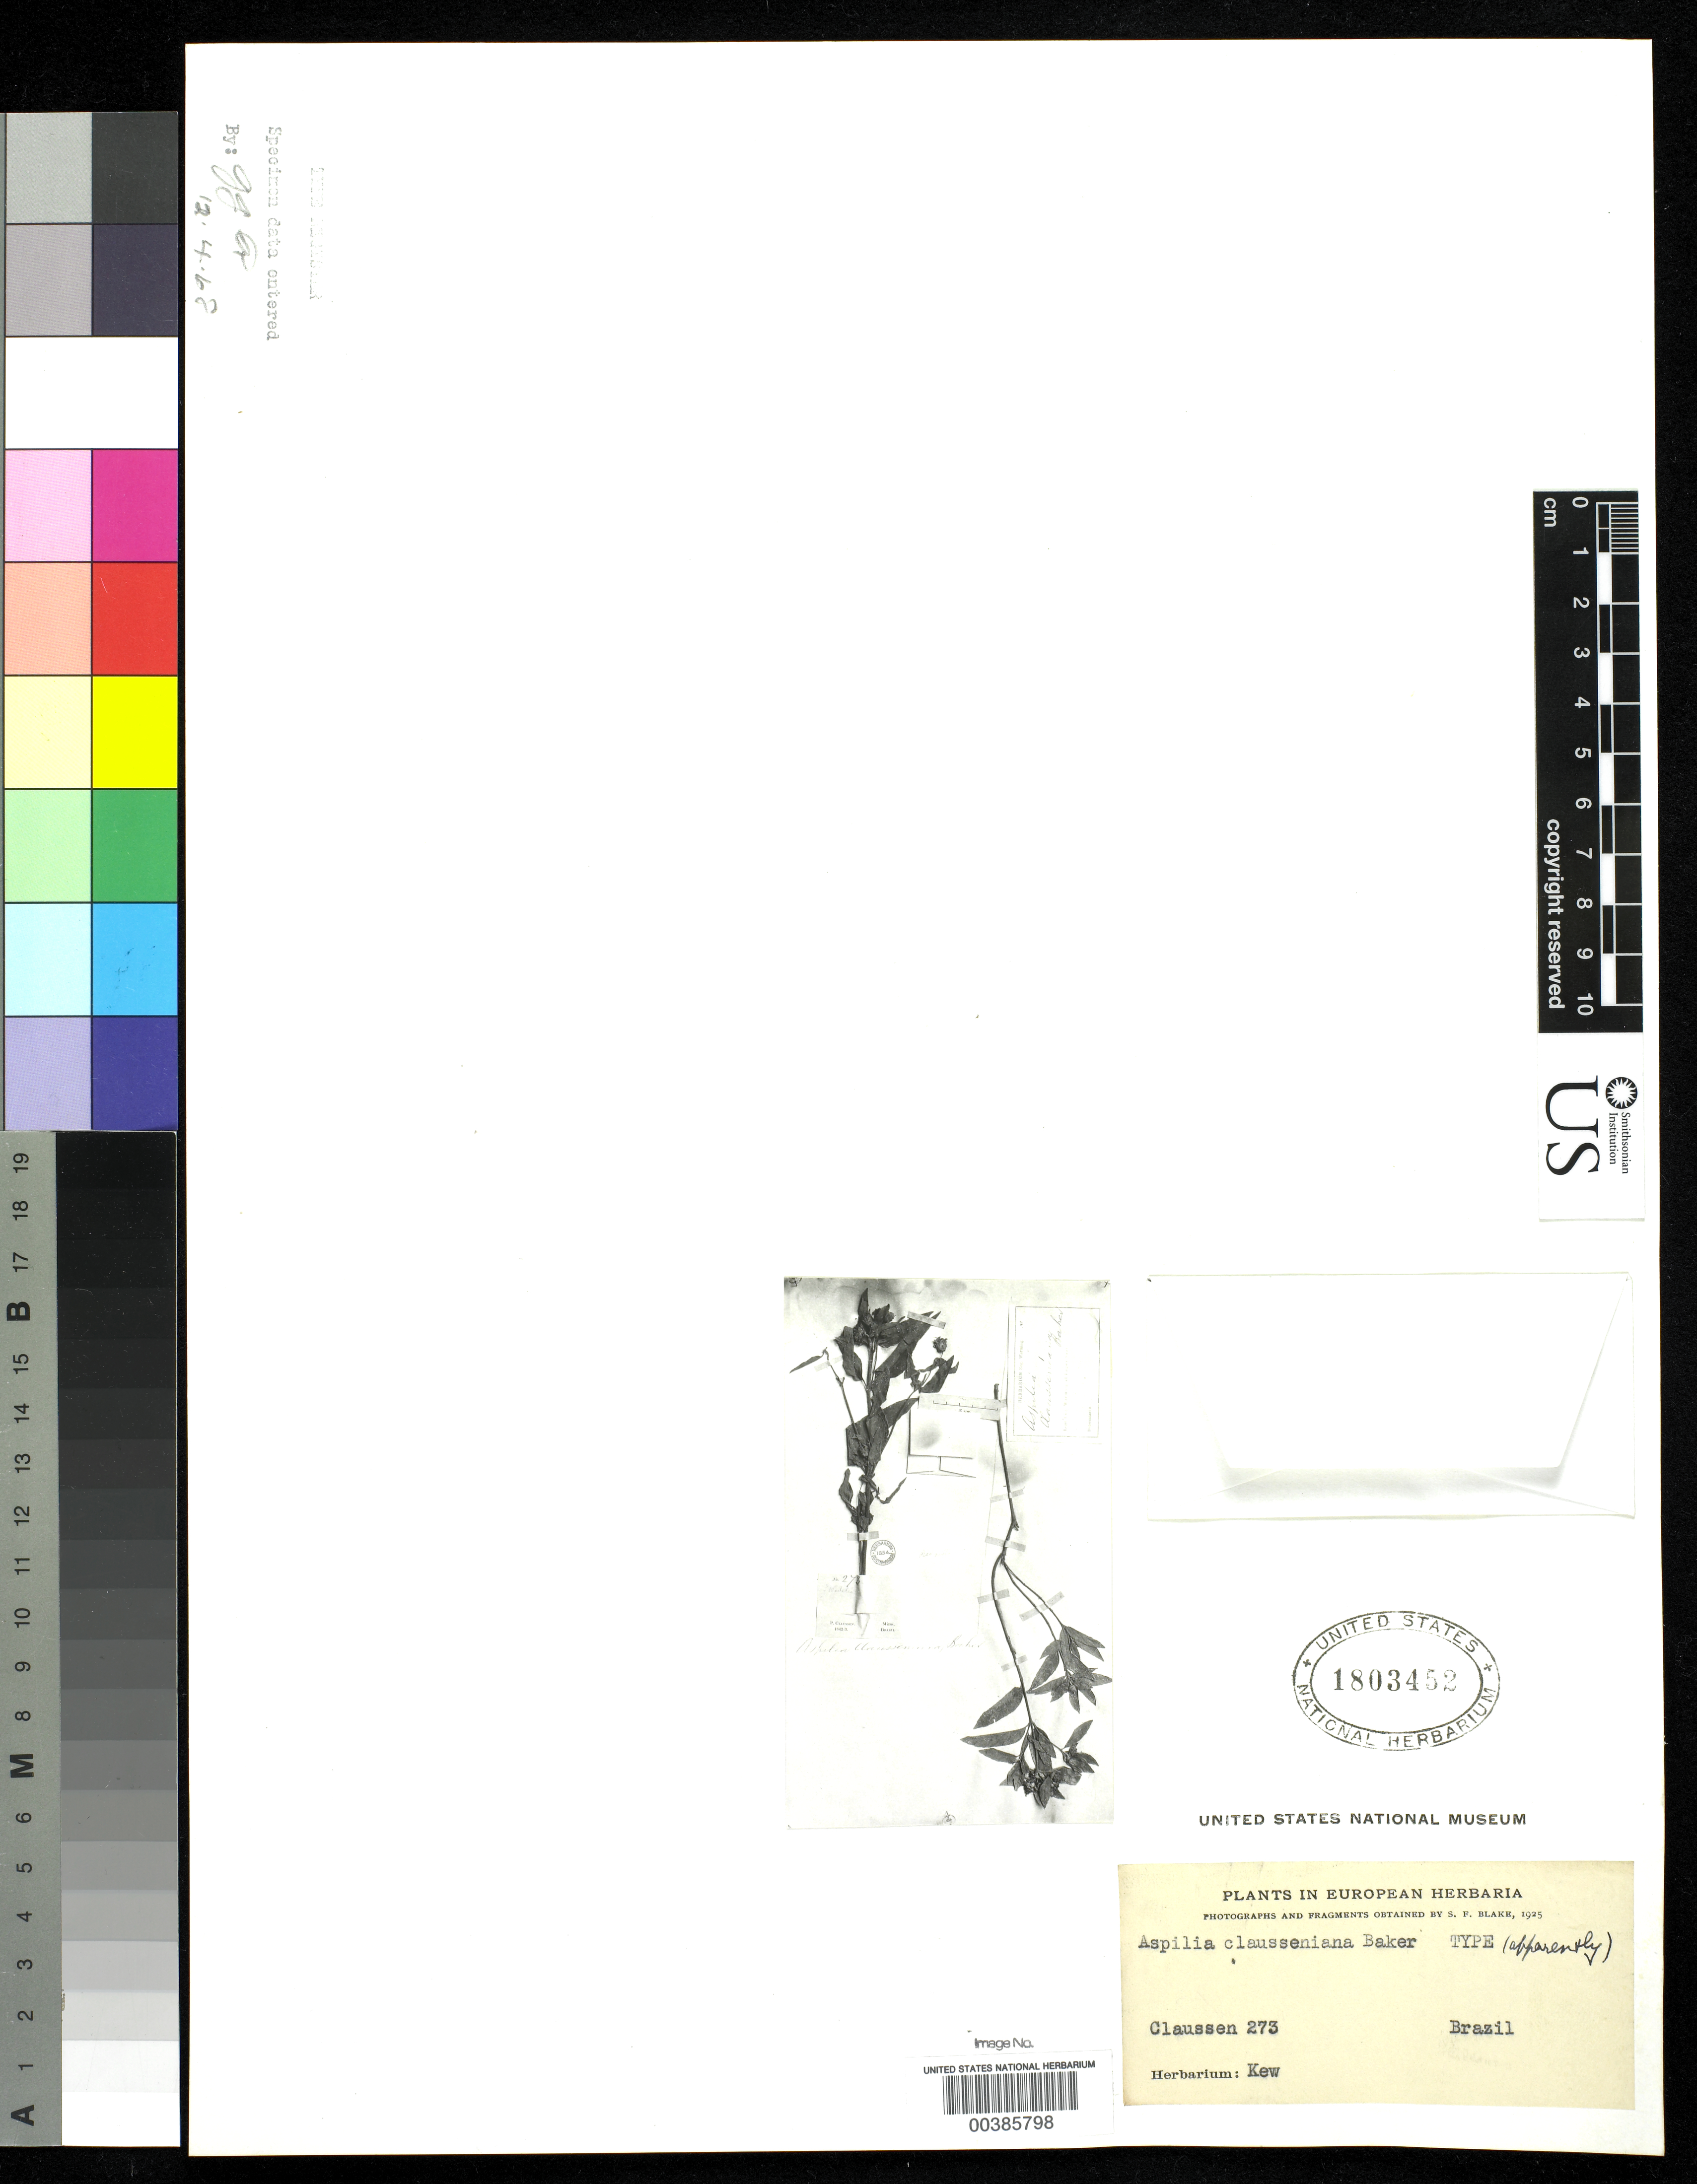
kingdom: Plantae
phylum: Tracheophyta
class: Magnoliopsida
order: Asterales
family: Asteraceae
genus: Aspilia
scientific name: Aspilia clausseniana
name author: Baker in Mart.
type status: Type Material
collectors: P. Claussen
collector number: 273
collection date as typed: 1842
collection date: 1842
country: Brazil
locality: Minas.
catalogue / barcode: US 1803452